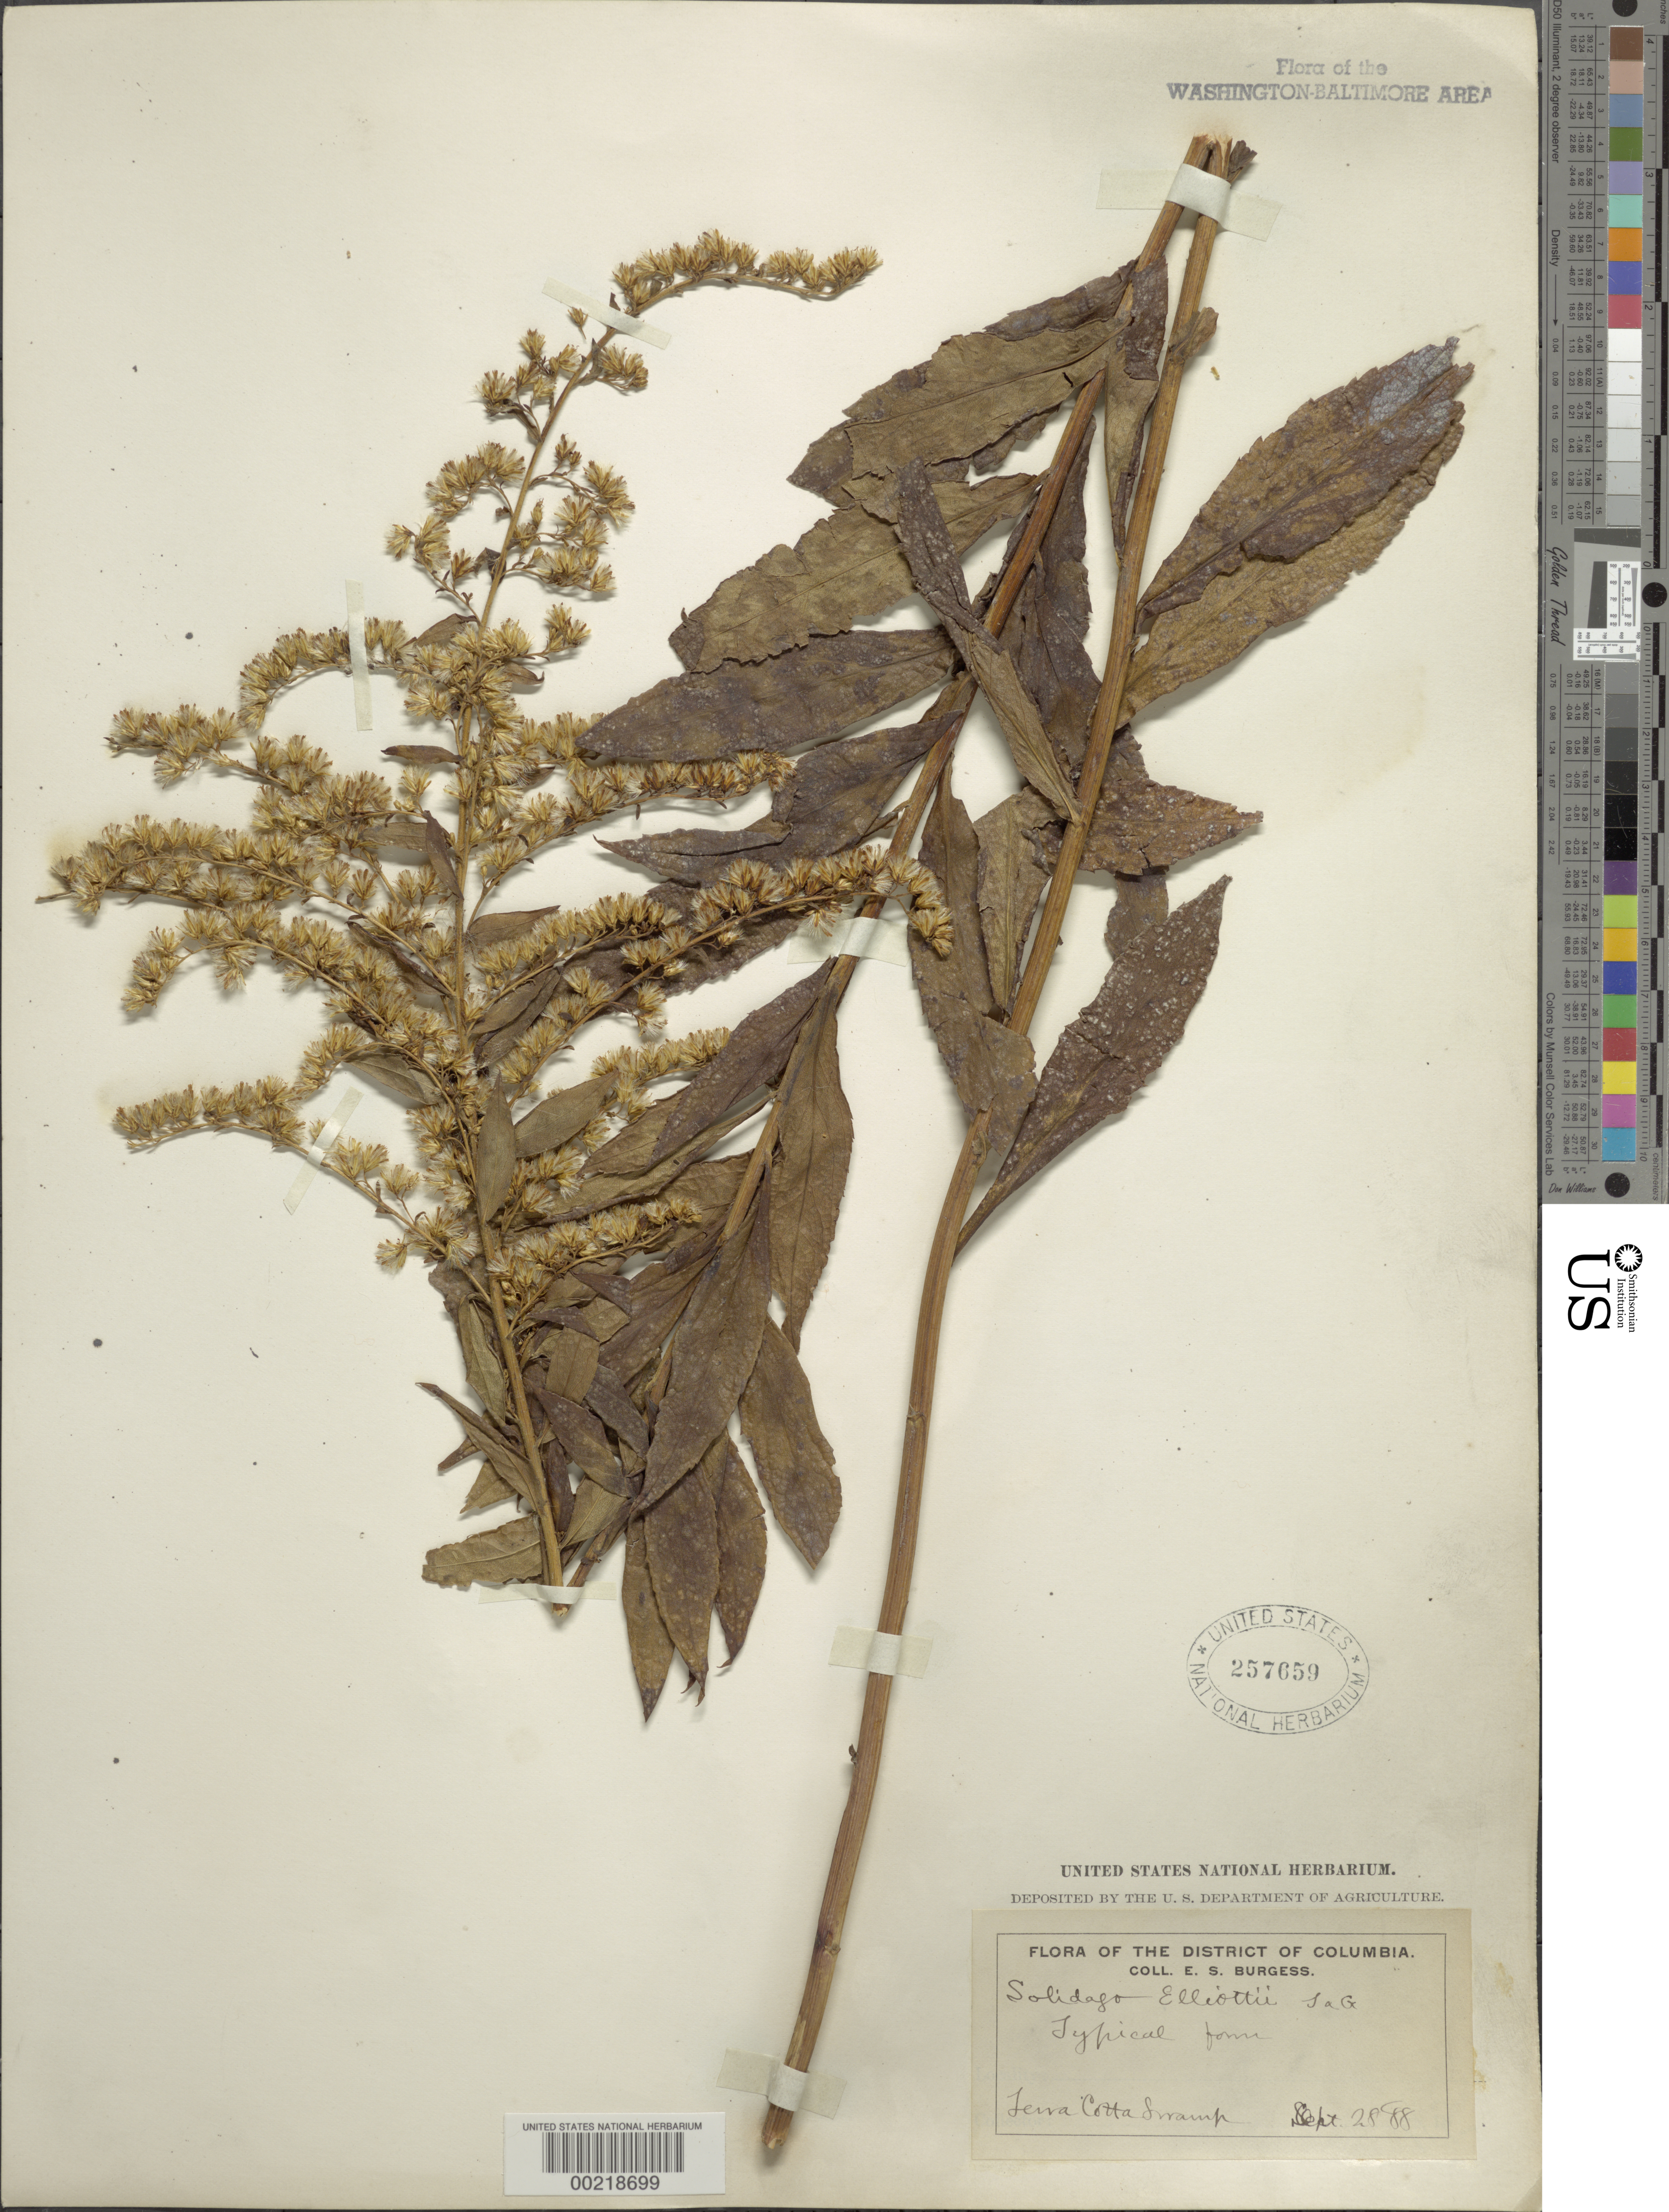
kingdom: Plantae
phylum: Tracheophyta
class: Magnoliopsida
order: Asterales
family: Asteraceae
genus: Solidago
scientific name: Solidago latissimifolia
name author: Mill.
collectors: E. Burgess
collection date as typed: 28 Sep 1888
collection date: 1888-09-28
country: United States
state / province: District of Columbia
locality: Terra Cotta Swamp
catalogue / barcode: US 257659